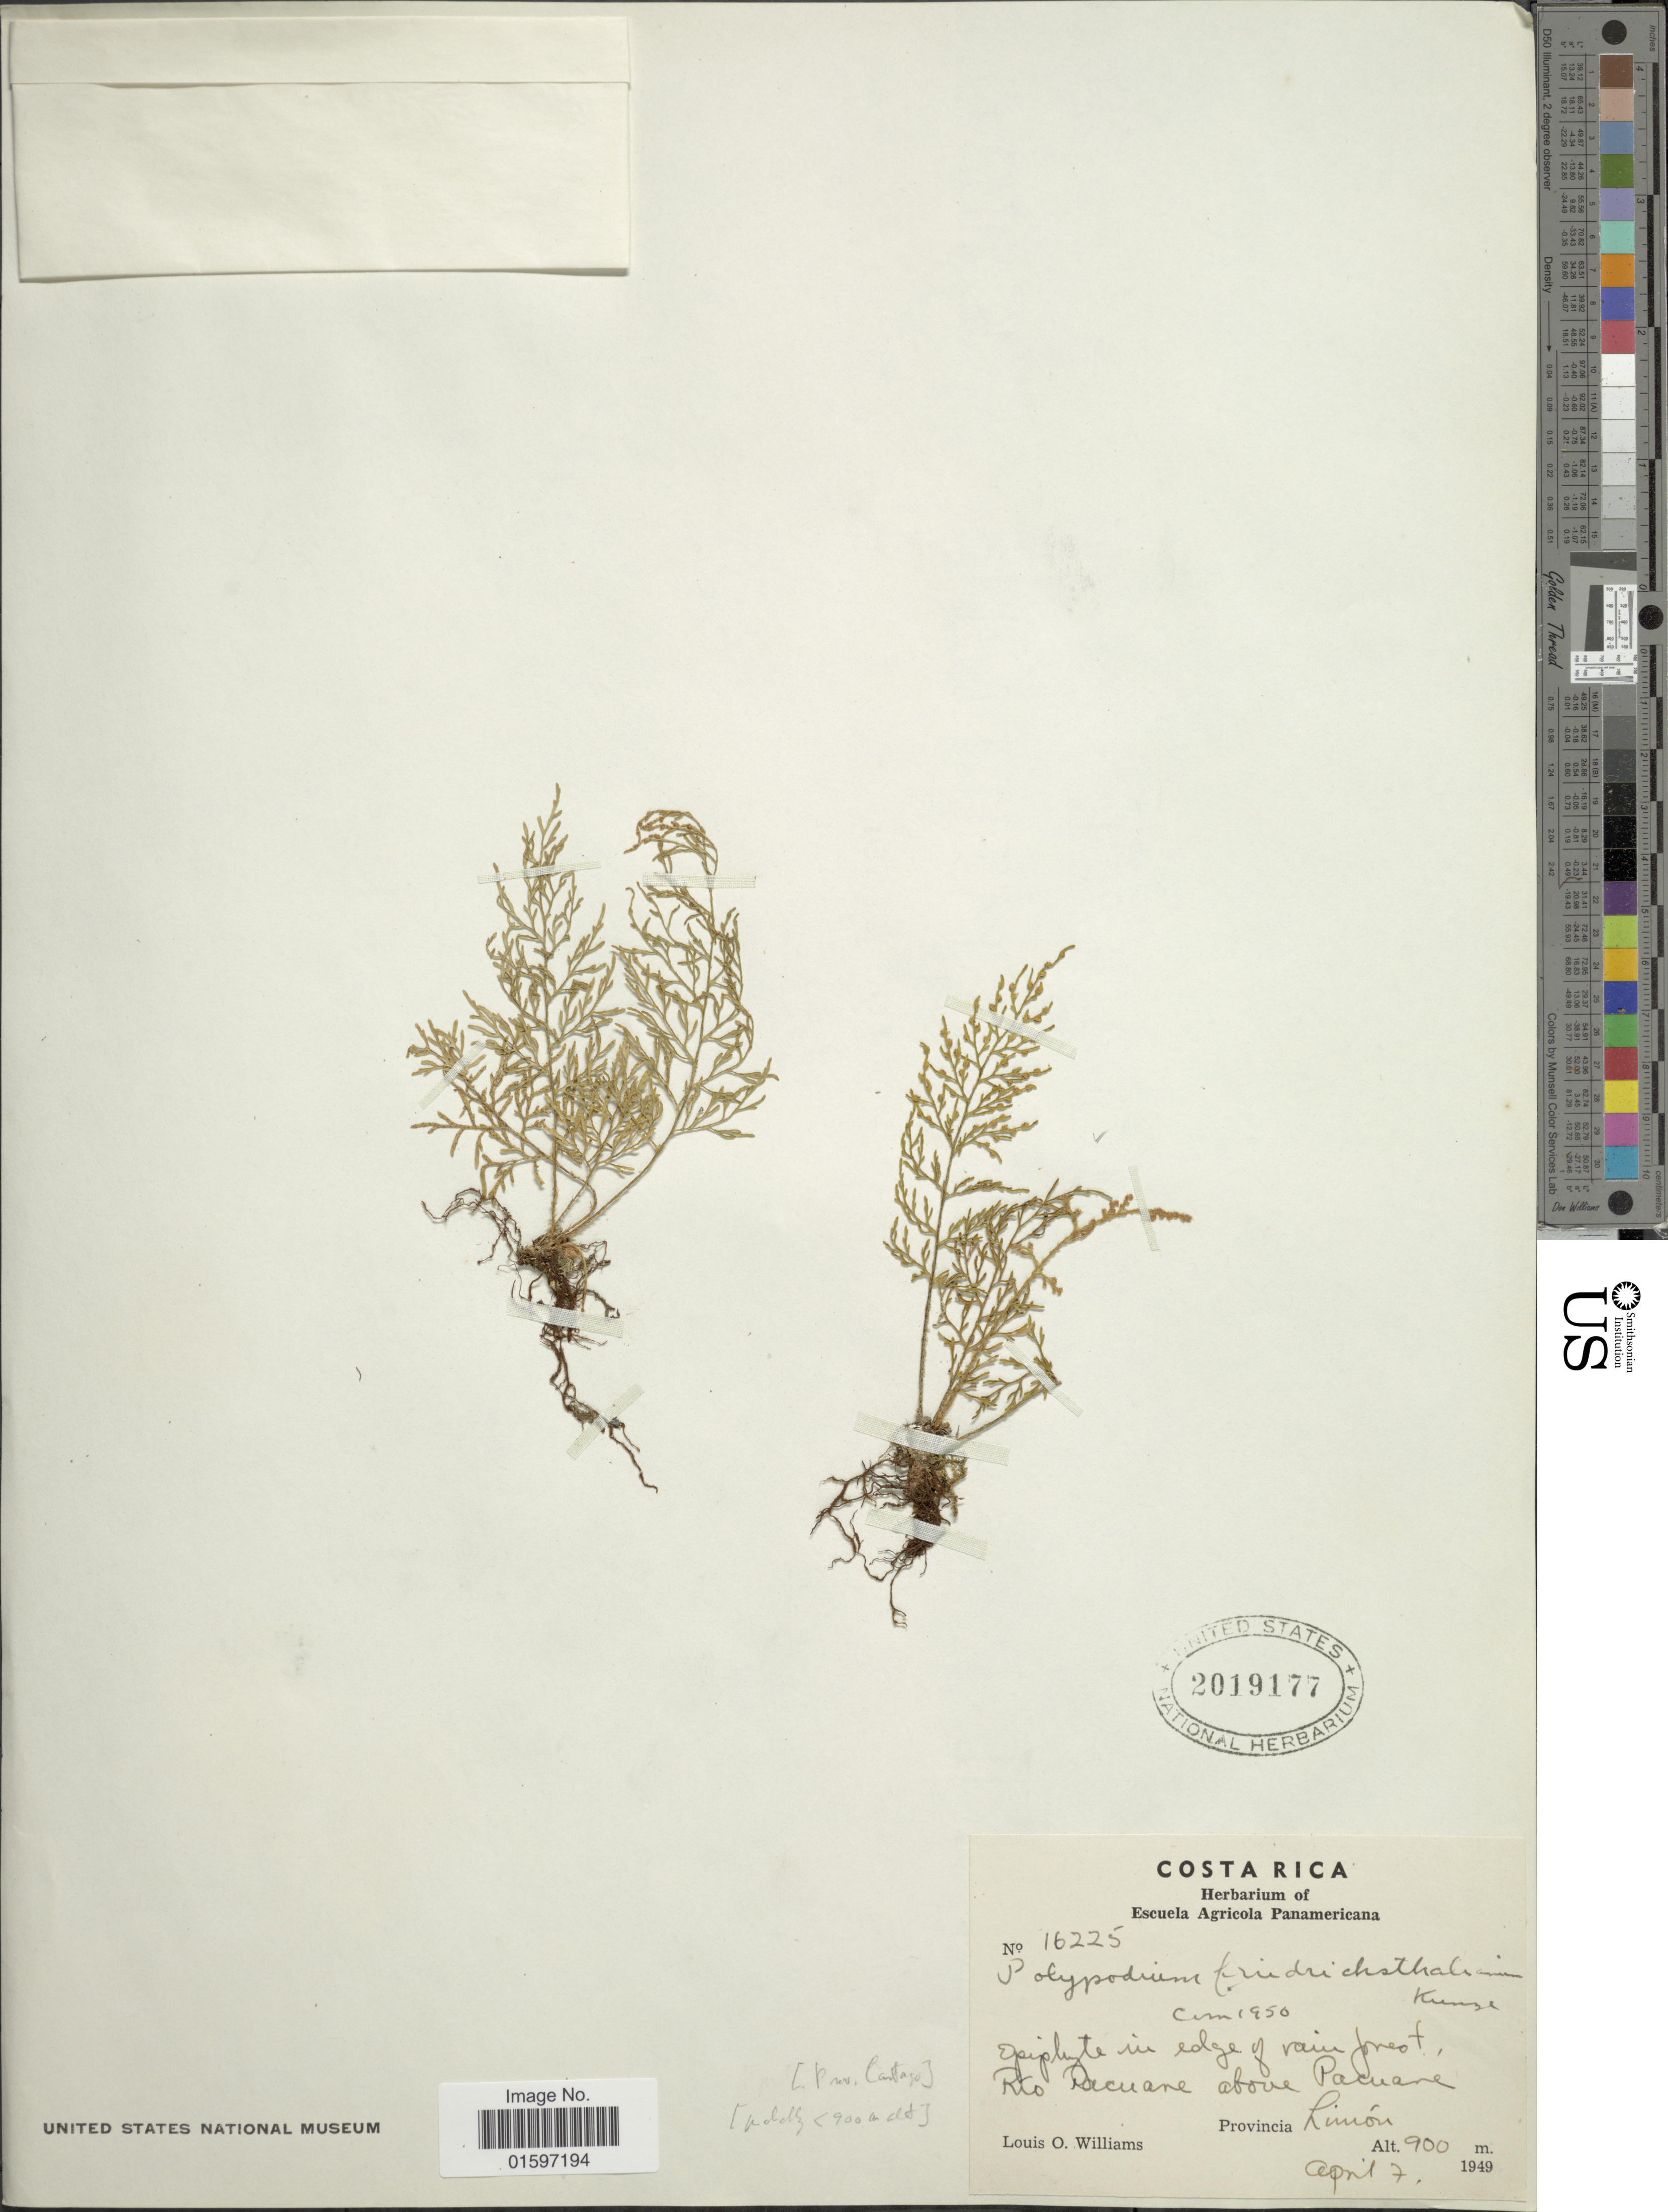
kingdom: Plantae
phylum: Tracheophyta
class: Polypodiopsida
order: Polypodiales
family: Polypodiaceae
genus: Pleopeltis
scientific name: Pleopeltis friedrichsthaliana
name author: (Kunze)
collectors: L. O. Williams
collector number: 16225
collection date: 1949-04-07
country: Costa Rica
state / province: Limón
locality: Río Pacuare above Pacuare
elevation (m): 900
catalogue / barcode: US 2019177